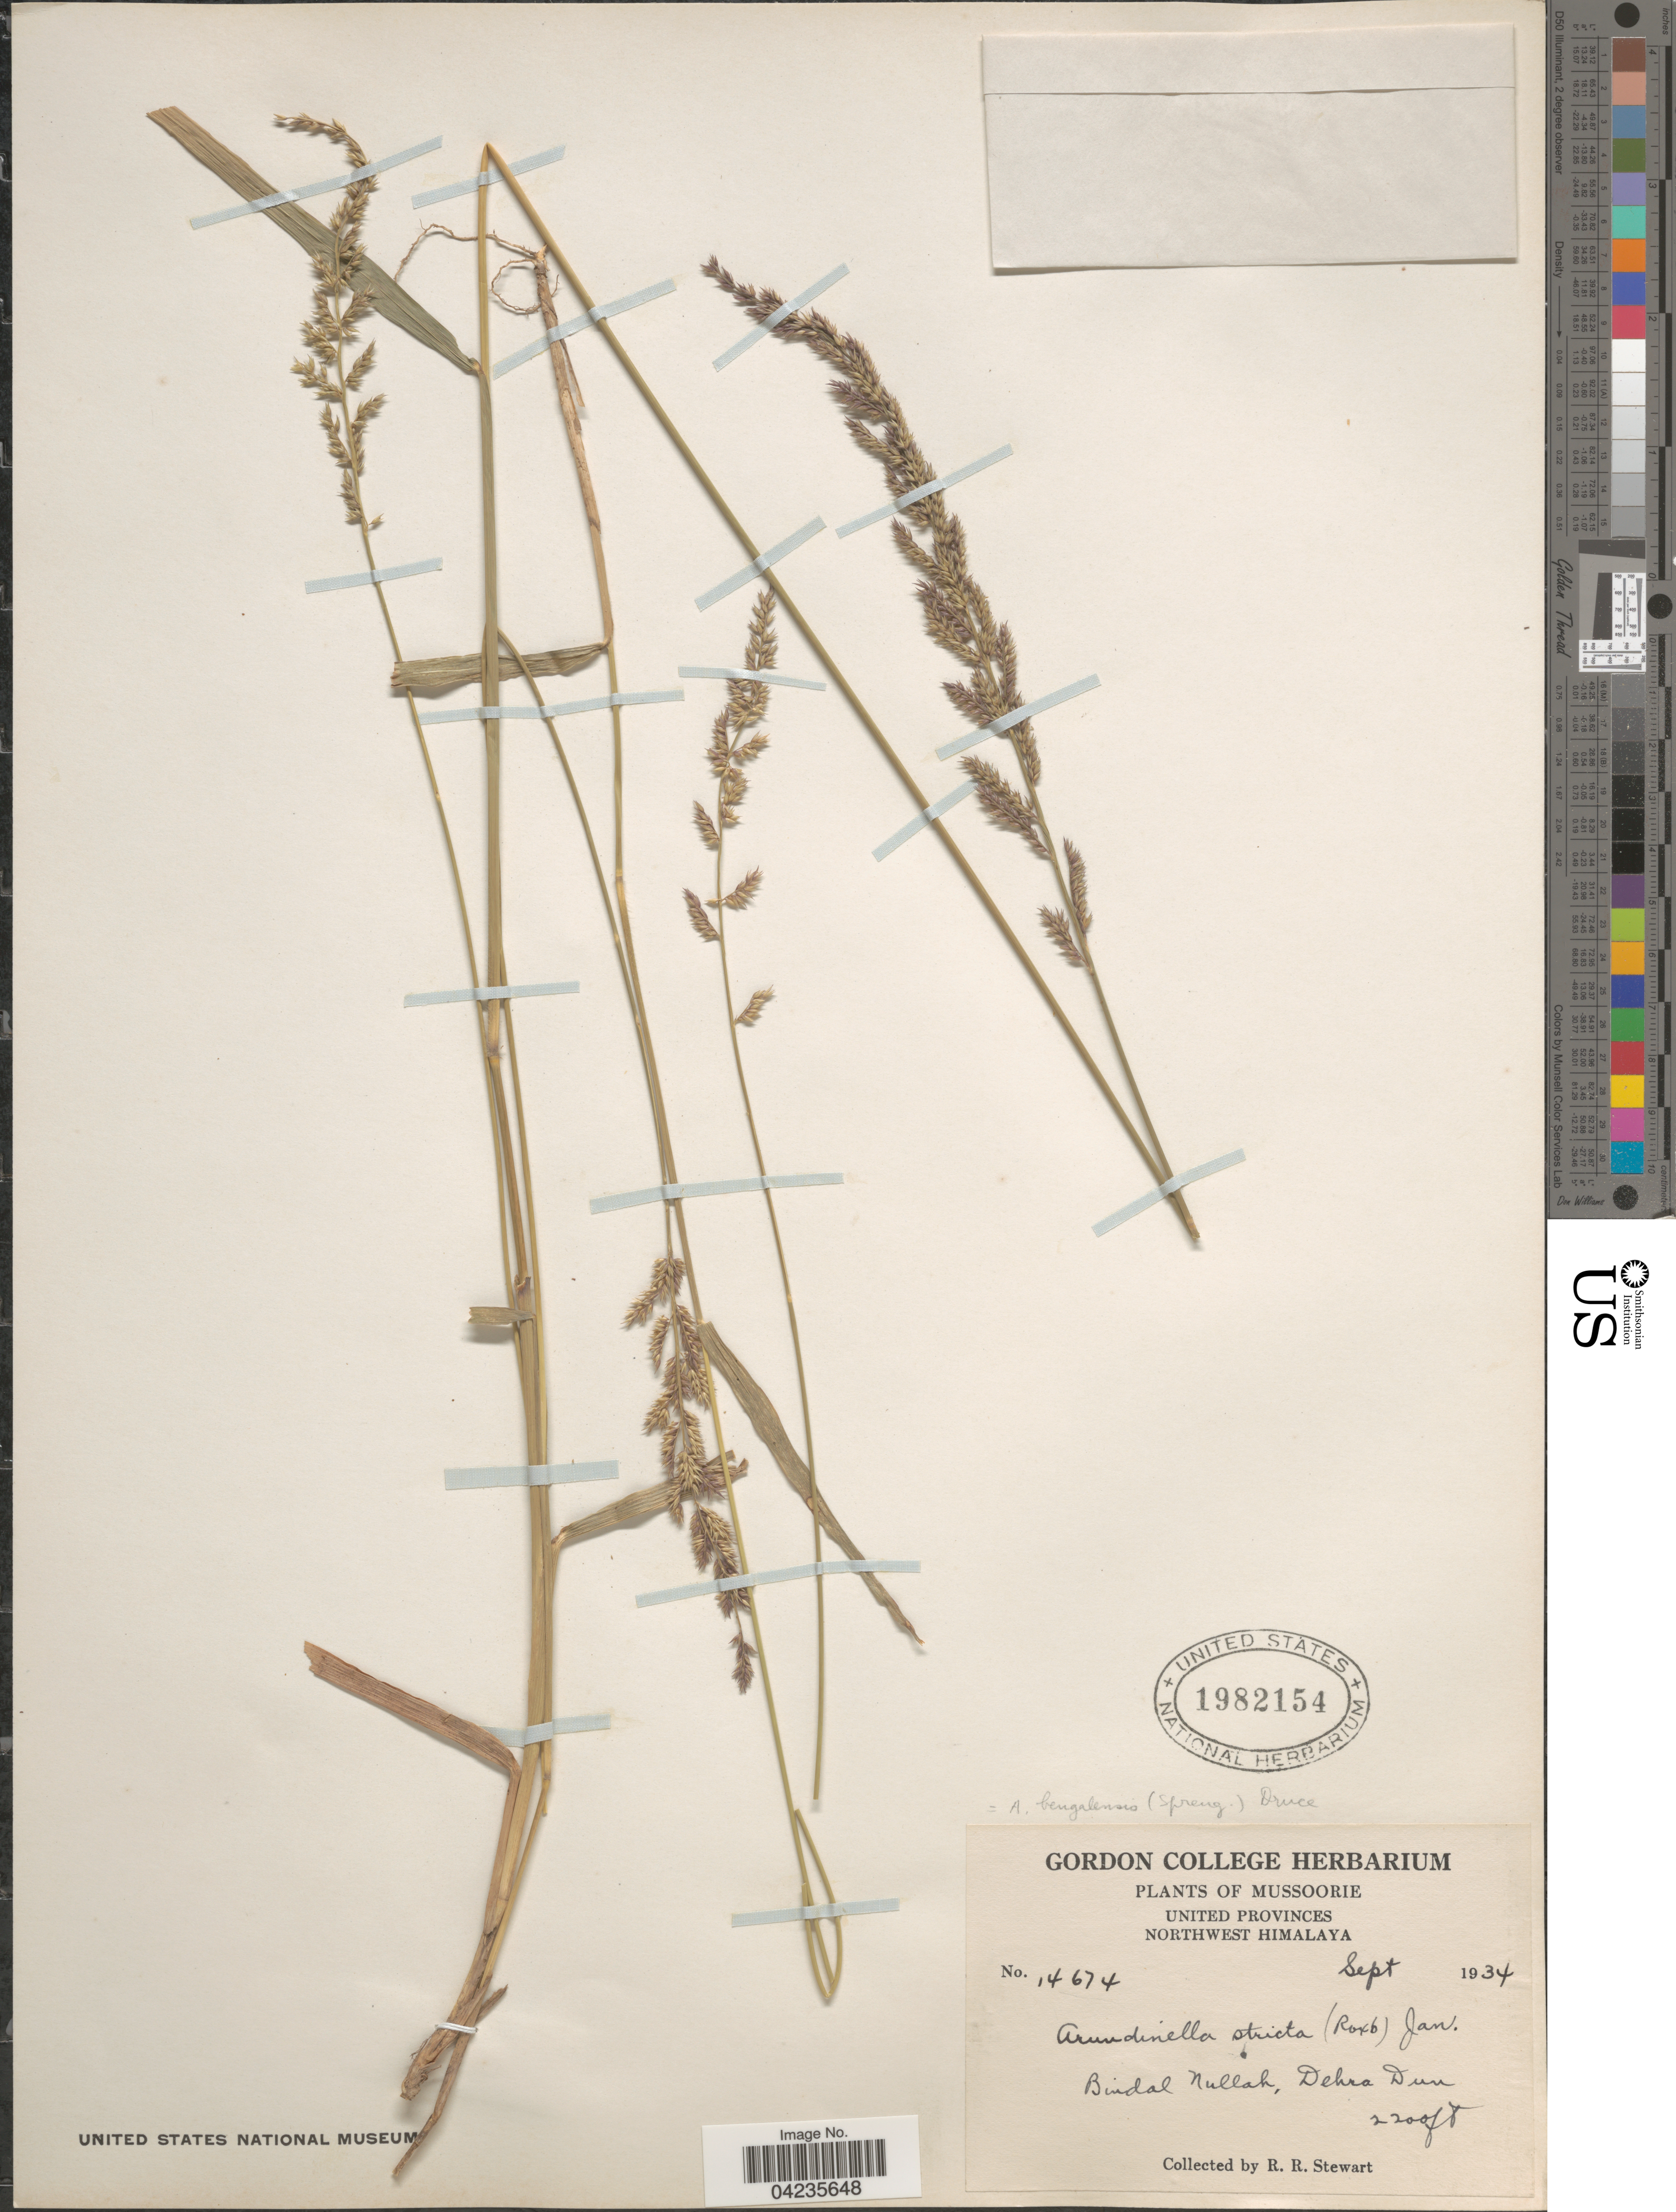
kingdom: Plantae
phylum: Tracheophyta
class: Liliopsida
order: Poales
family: Poaceae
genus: Arundinella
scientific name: Arundinella bengalensis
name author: (Spreng.) Druce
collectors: R. Stewart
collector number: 14674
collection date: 1934-09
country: India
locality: Mussoorie. United Provinces Northwest Himalaya. Bindal Nullah, Dehra Dun.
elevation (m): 671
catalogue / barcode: US 1982154